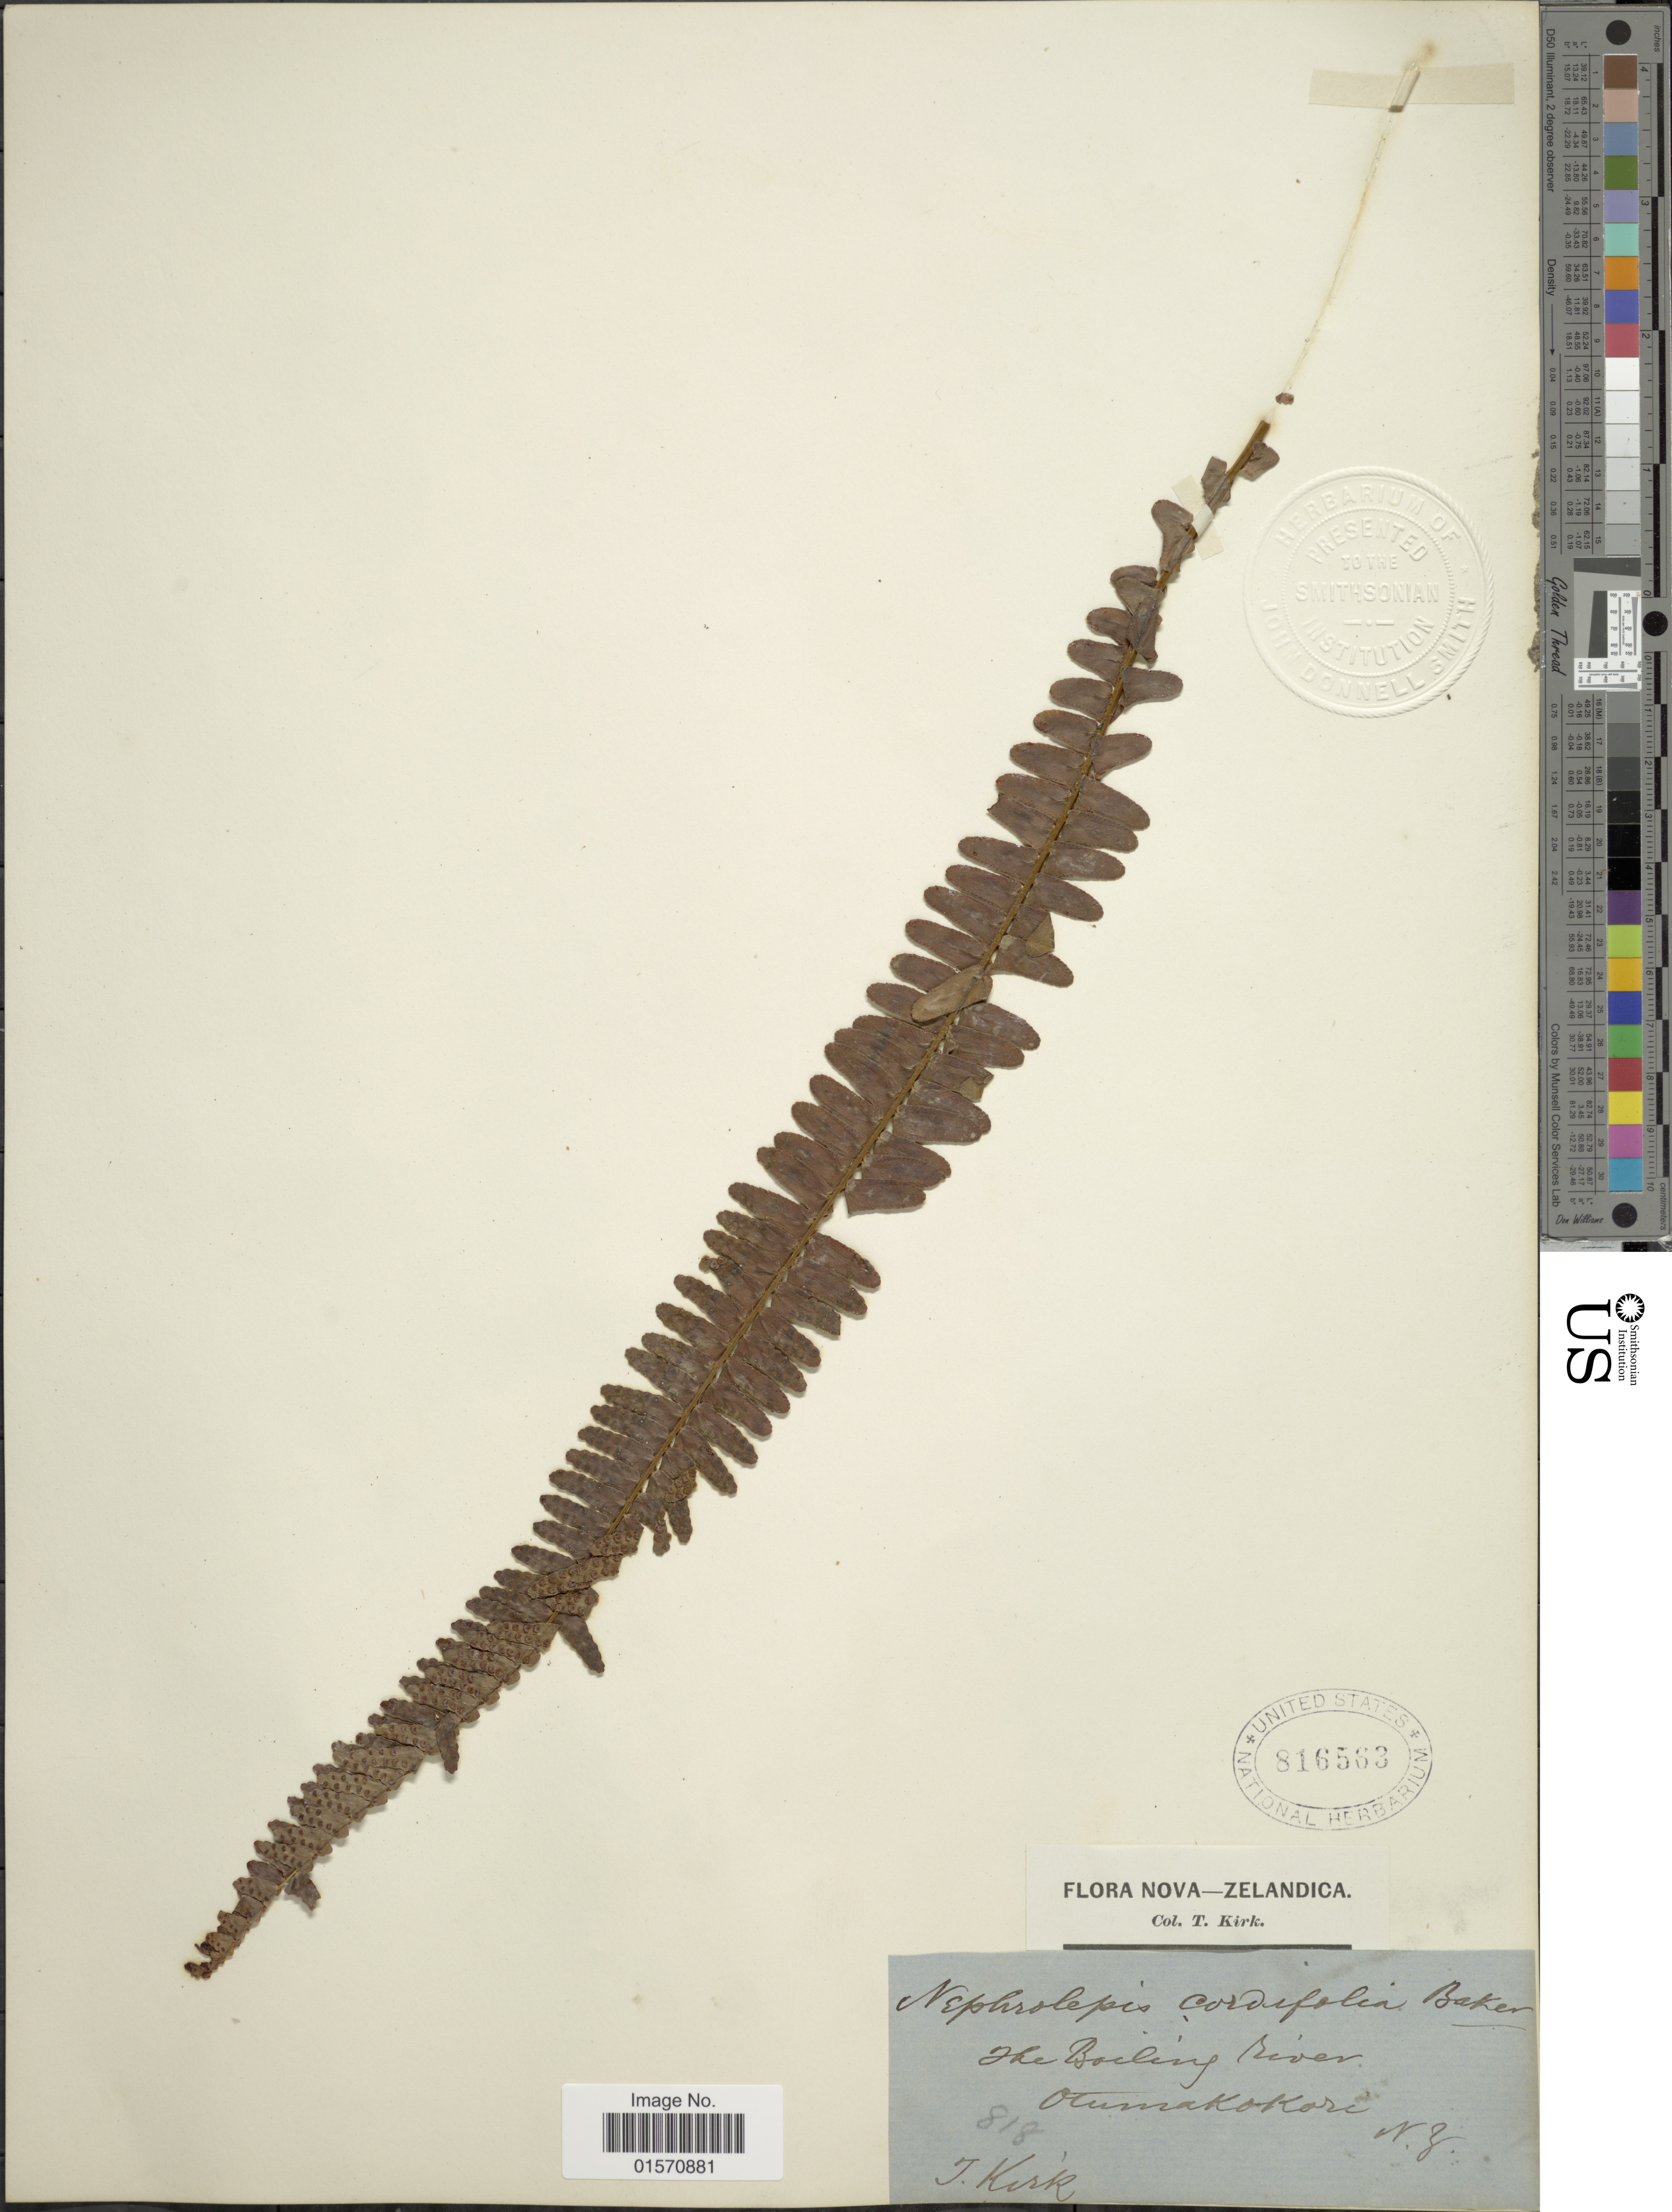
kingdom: Plantae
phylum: Tracheophyta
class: Polypodiopsida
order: Polypodiales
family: Nephrolepidaceae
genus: Nephrolepis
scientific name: Nephrolepis cordifolia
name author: (L.) C. Presl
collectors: T. Kirk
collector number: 818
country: New Zealand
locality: The Boiling River. Otumakokore N.Z.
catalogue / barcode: US 816563